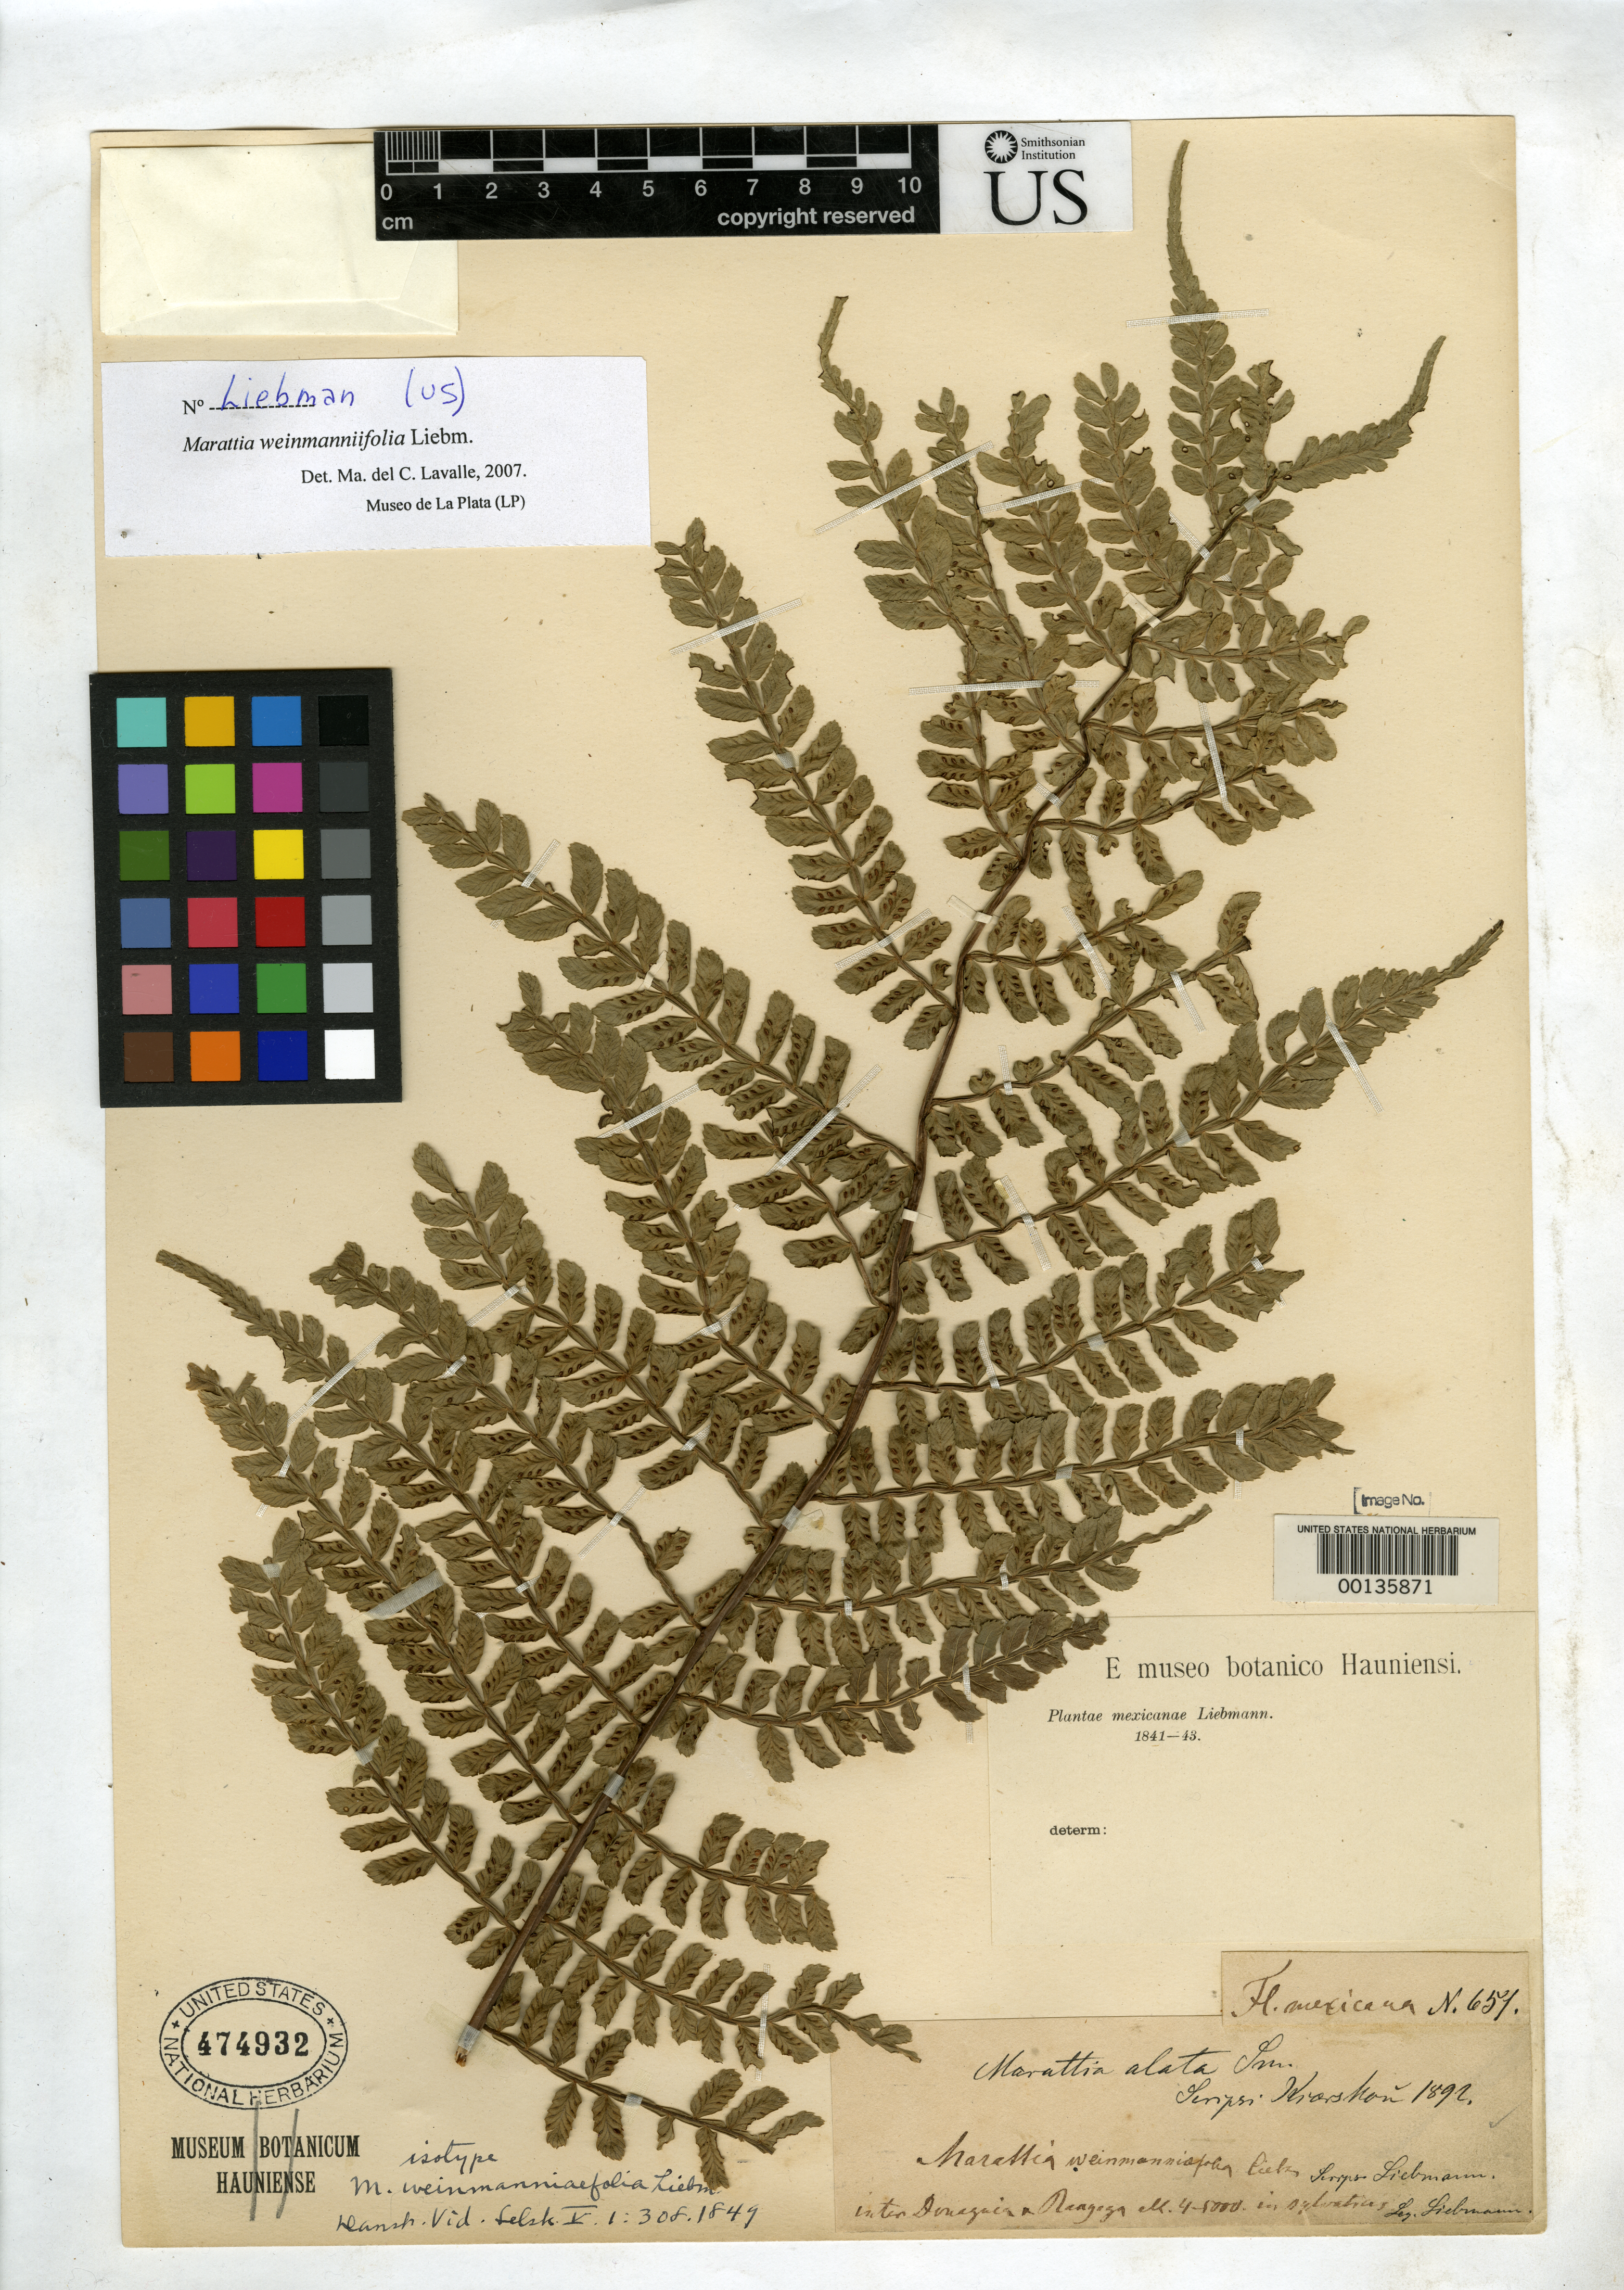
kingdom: Plantae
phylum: Tracheophyta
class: Polypodiopsida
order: Marattiales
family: Marattiaceae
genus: Marattia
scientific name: Marattia weinmanniifolia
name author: Liebm.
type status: Syntype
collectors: F. M. Liebmann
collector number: Fl. Mex. 651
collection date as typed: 1841 to -- --- 1843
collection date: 1841/1843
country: Mexico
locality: E of Monserrat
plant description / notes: Lectotype collection is Liebmann s.n. [Fl. Mex. 960] as designated by A.R. Smith, Fl. Chiapas 2: 147 (1981).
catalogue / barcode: US 474932